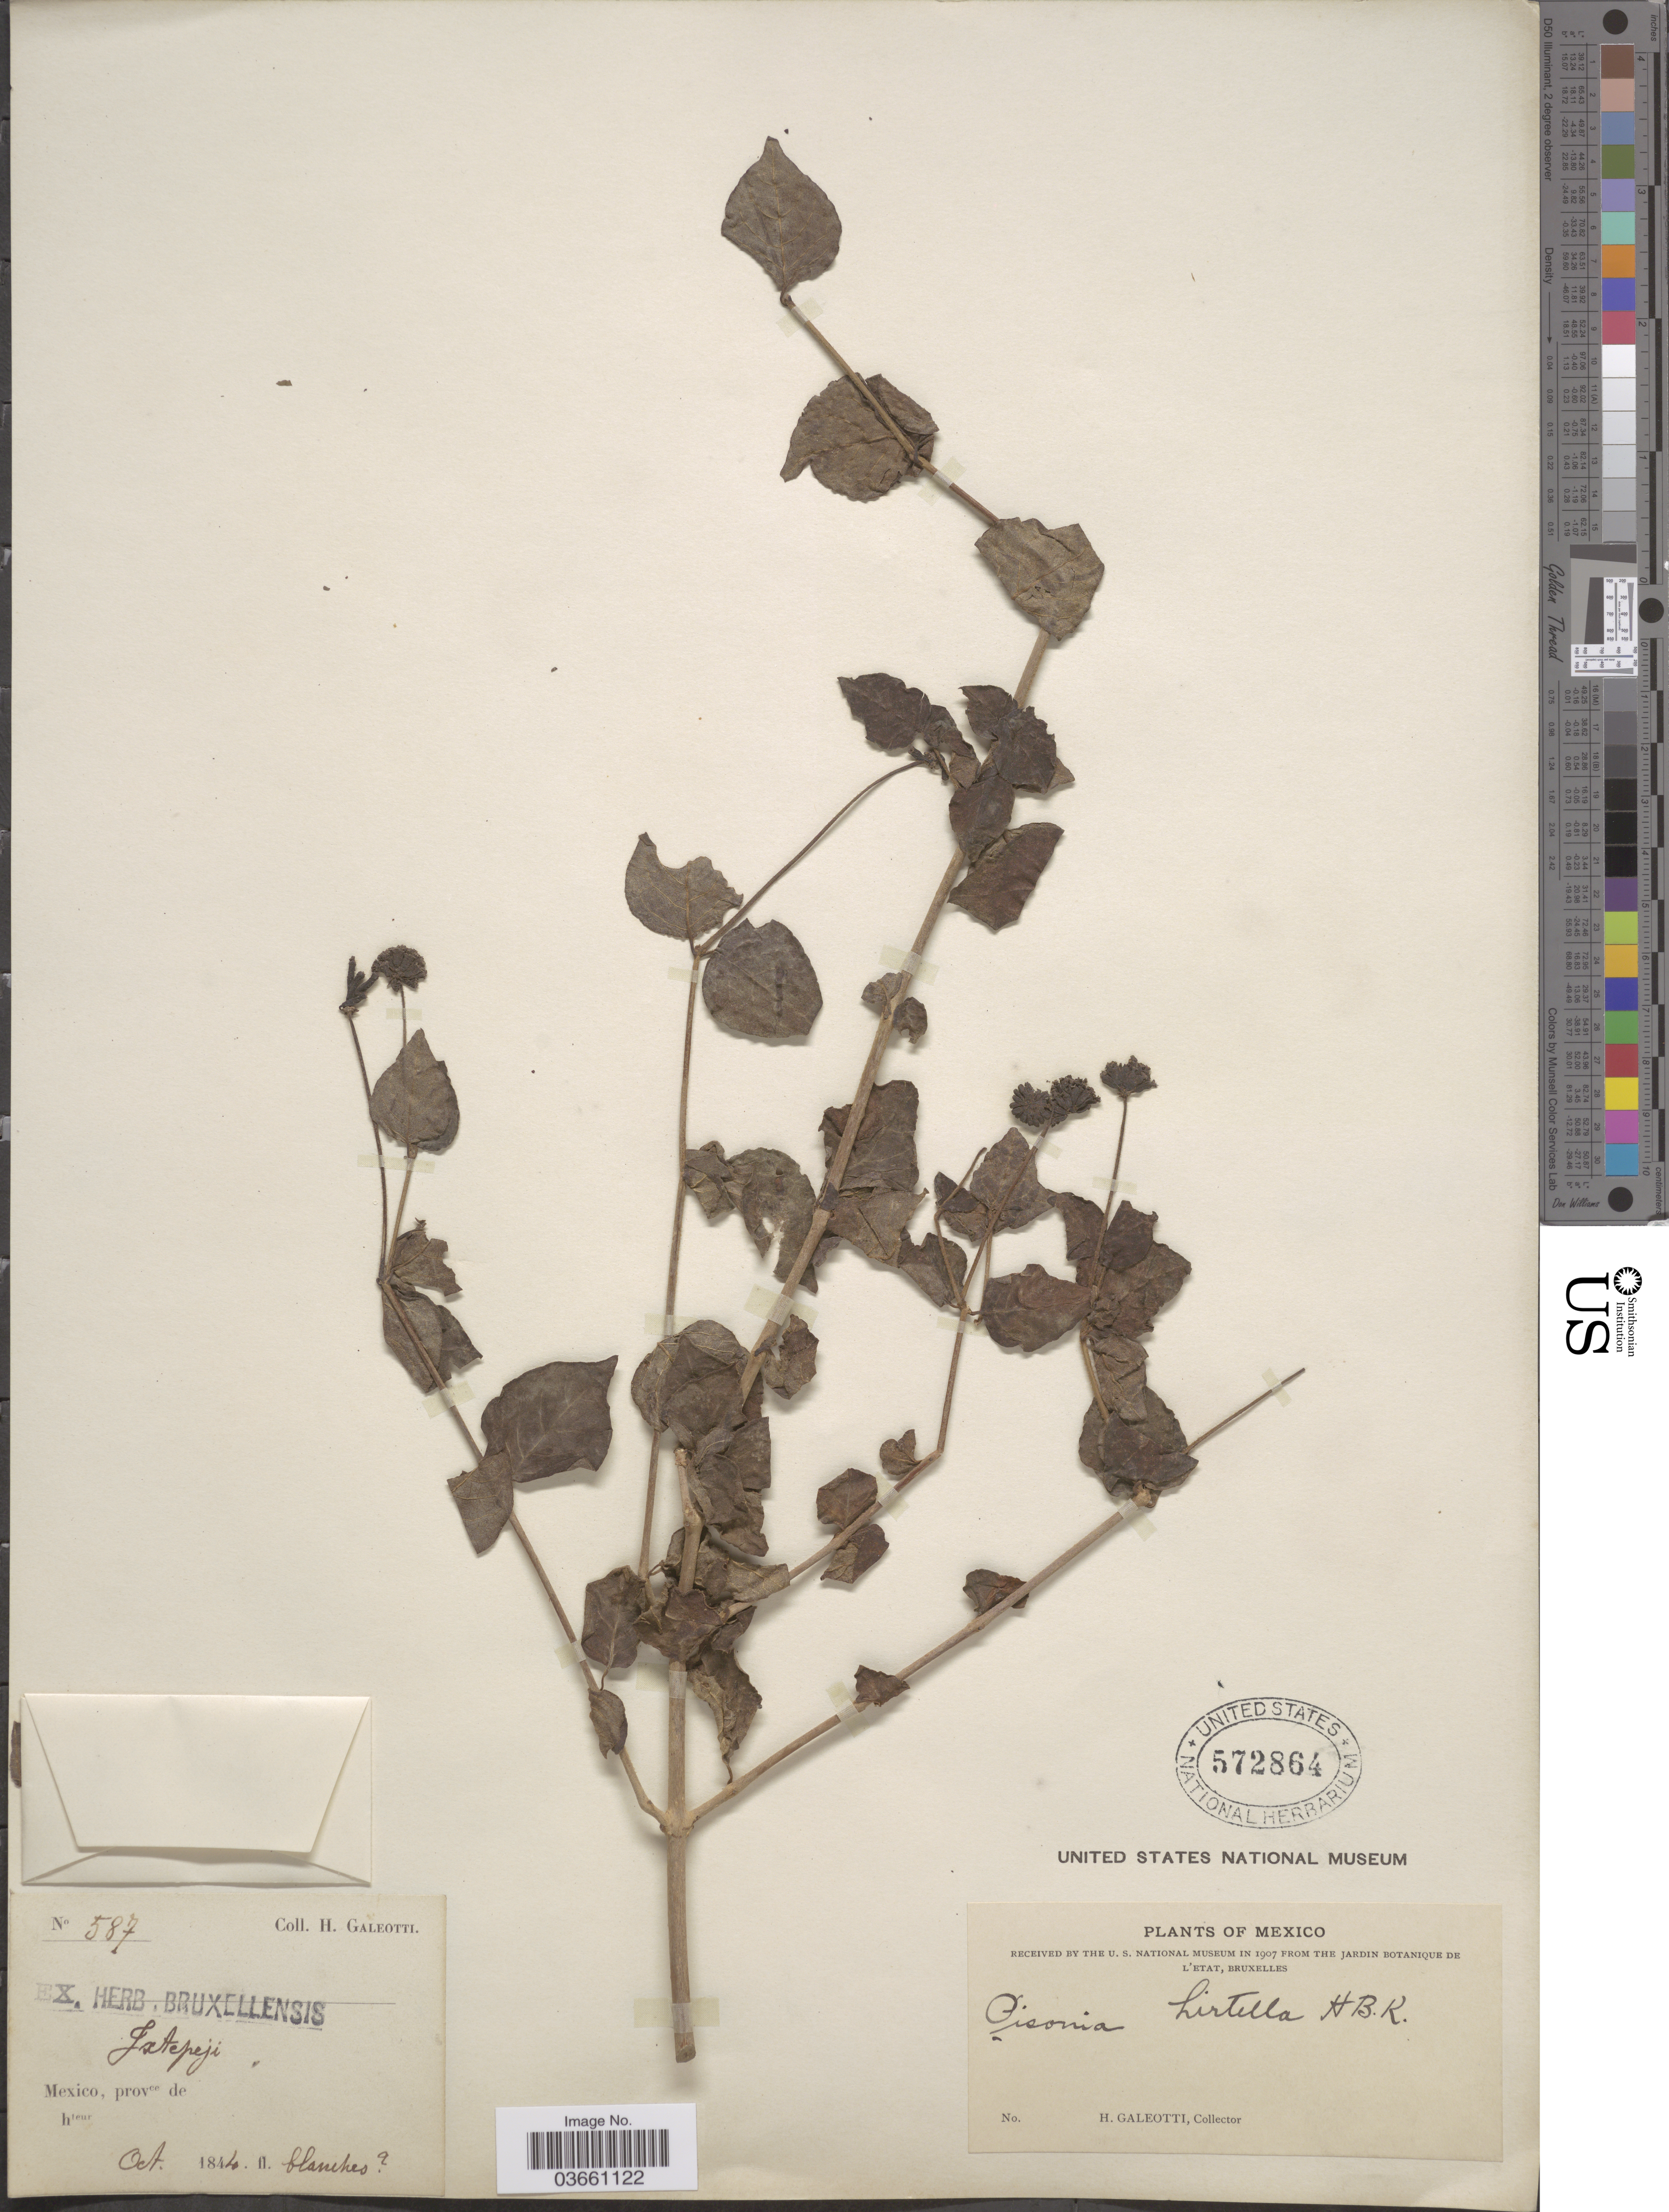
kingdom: Plantae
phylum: Tracheophyta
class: Magnoliopsida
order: Caryophyllales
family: Nyctaginaceae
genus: Pisoniella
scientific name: Pisoniella arborescens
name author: (Lag. & Rodr.) Standl.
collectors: H. G. Galeotti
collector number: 587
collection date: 1844-10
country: Mexico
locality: Ixtepeji.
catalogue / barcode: US 572864